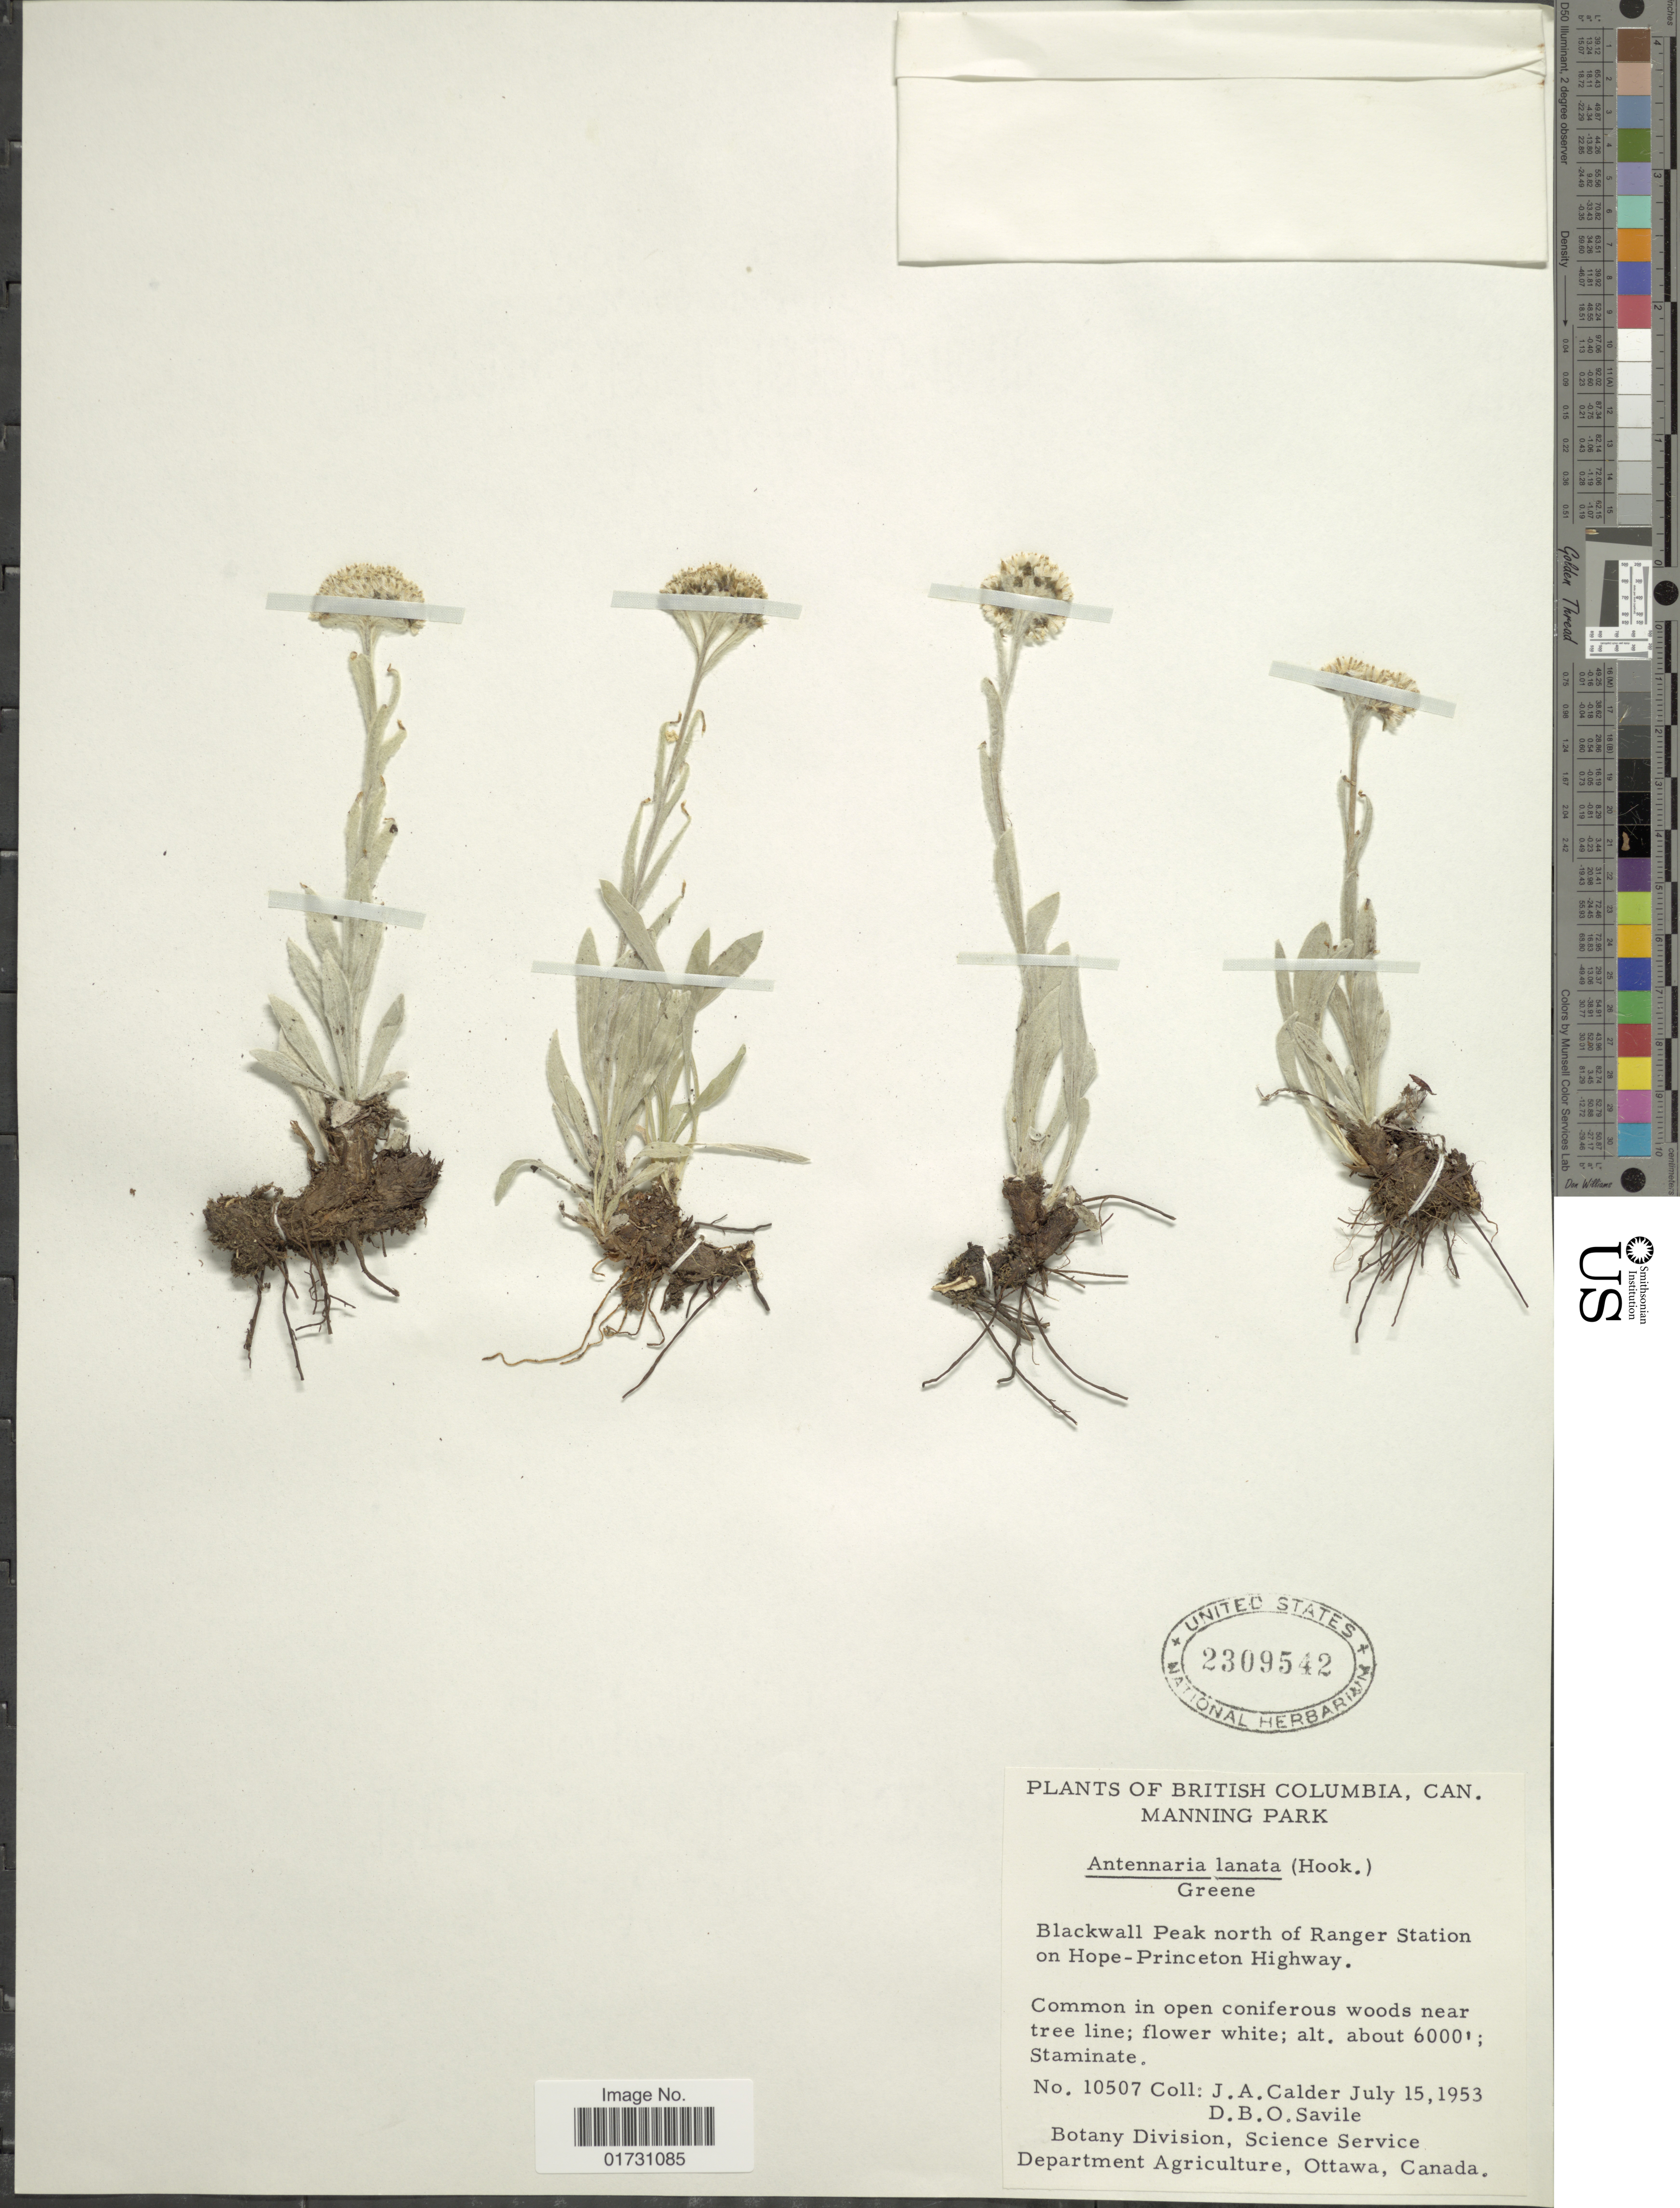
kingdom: Plantae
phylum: Tracheophyta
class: Magnoliopsida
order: Asterales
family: Asteraceae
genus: Antennaria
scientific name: Antennaria lanata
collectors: J. A. Calder & D. Savile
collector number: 10507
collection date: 1953-07-15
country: Canada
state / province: British Columbia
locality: British Columbia, Can., Manning Park, Blackwall Peak north of Ranger Station on Hope-Princeton Highway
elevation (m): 1829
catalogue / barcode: US 2309542